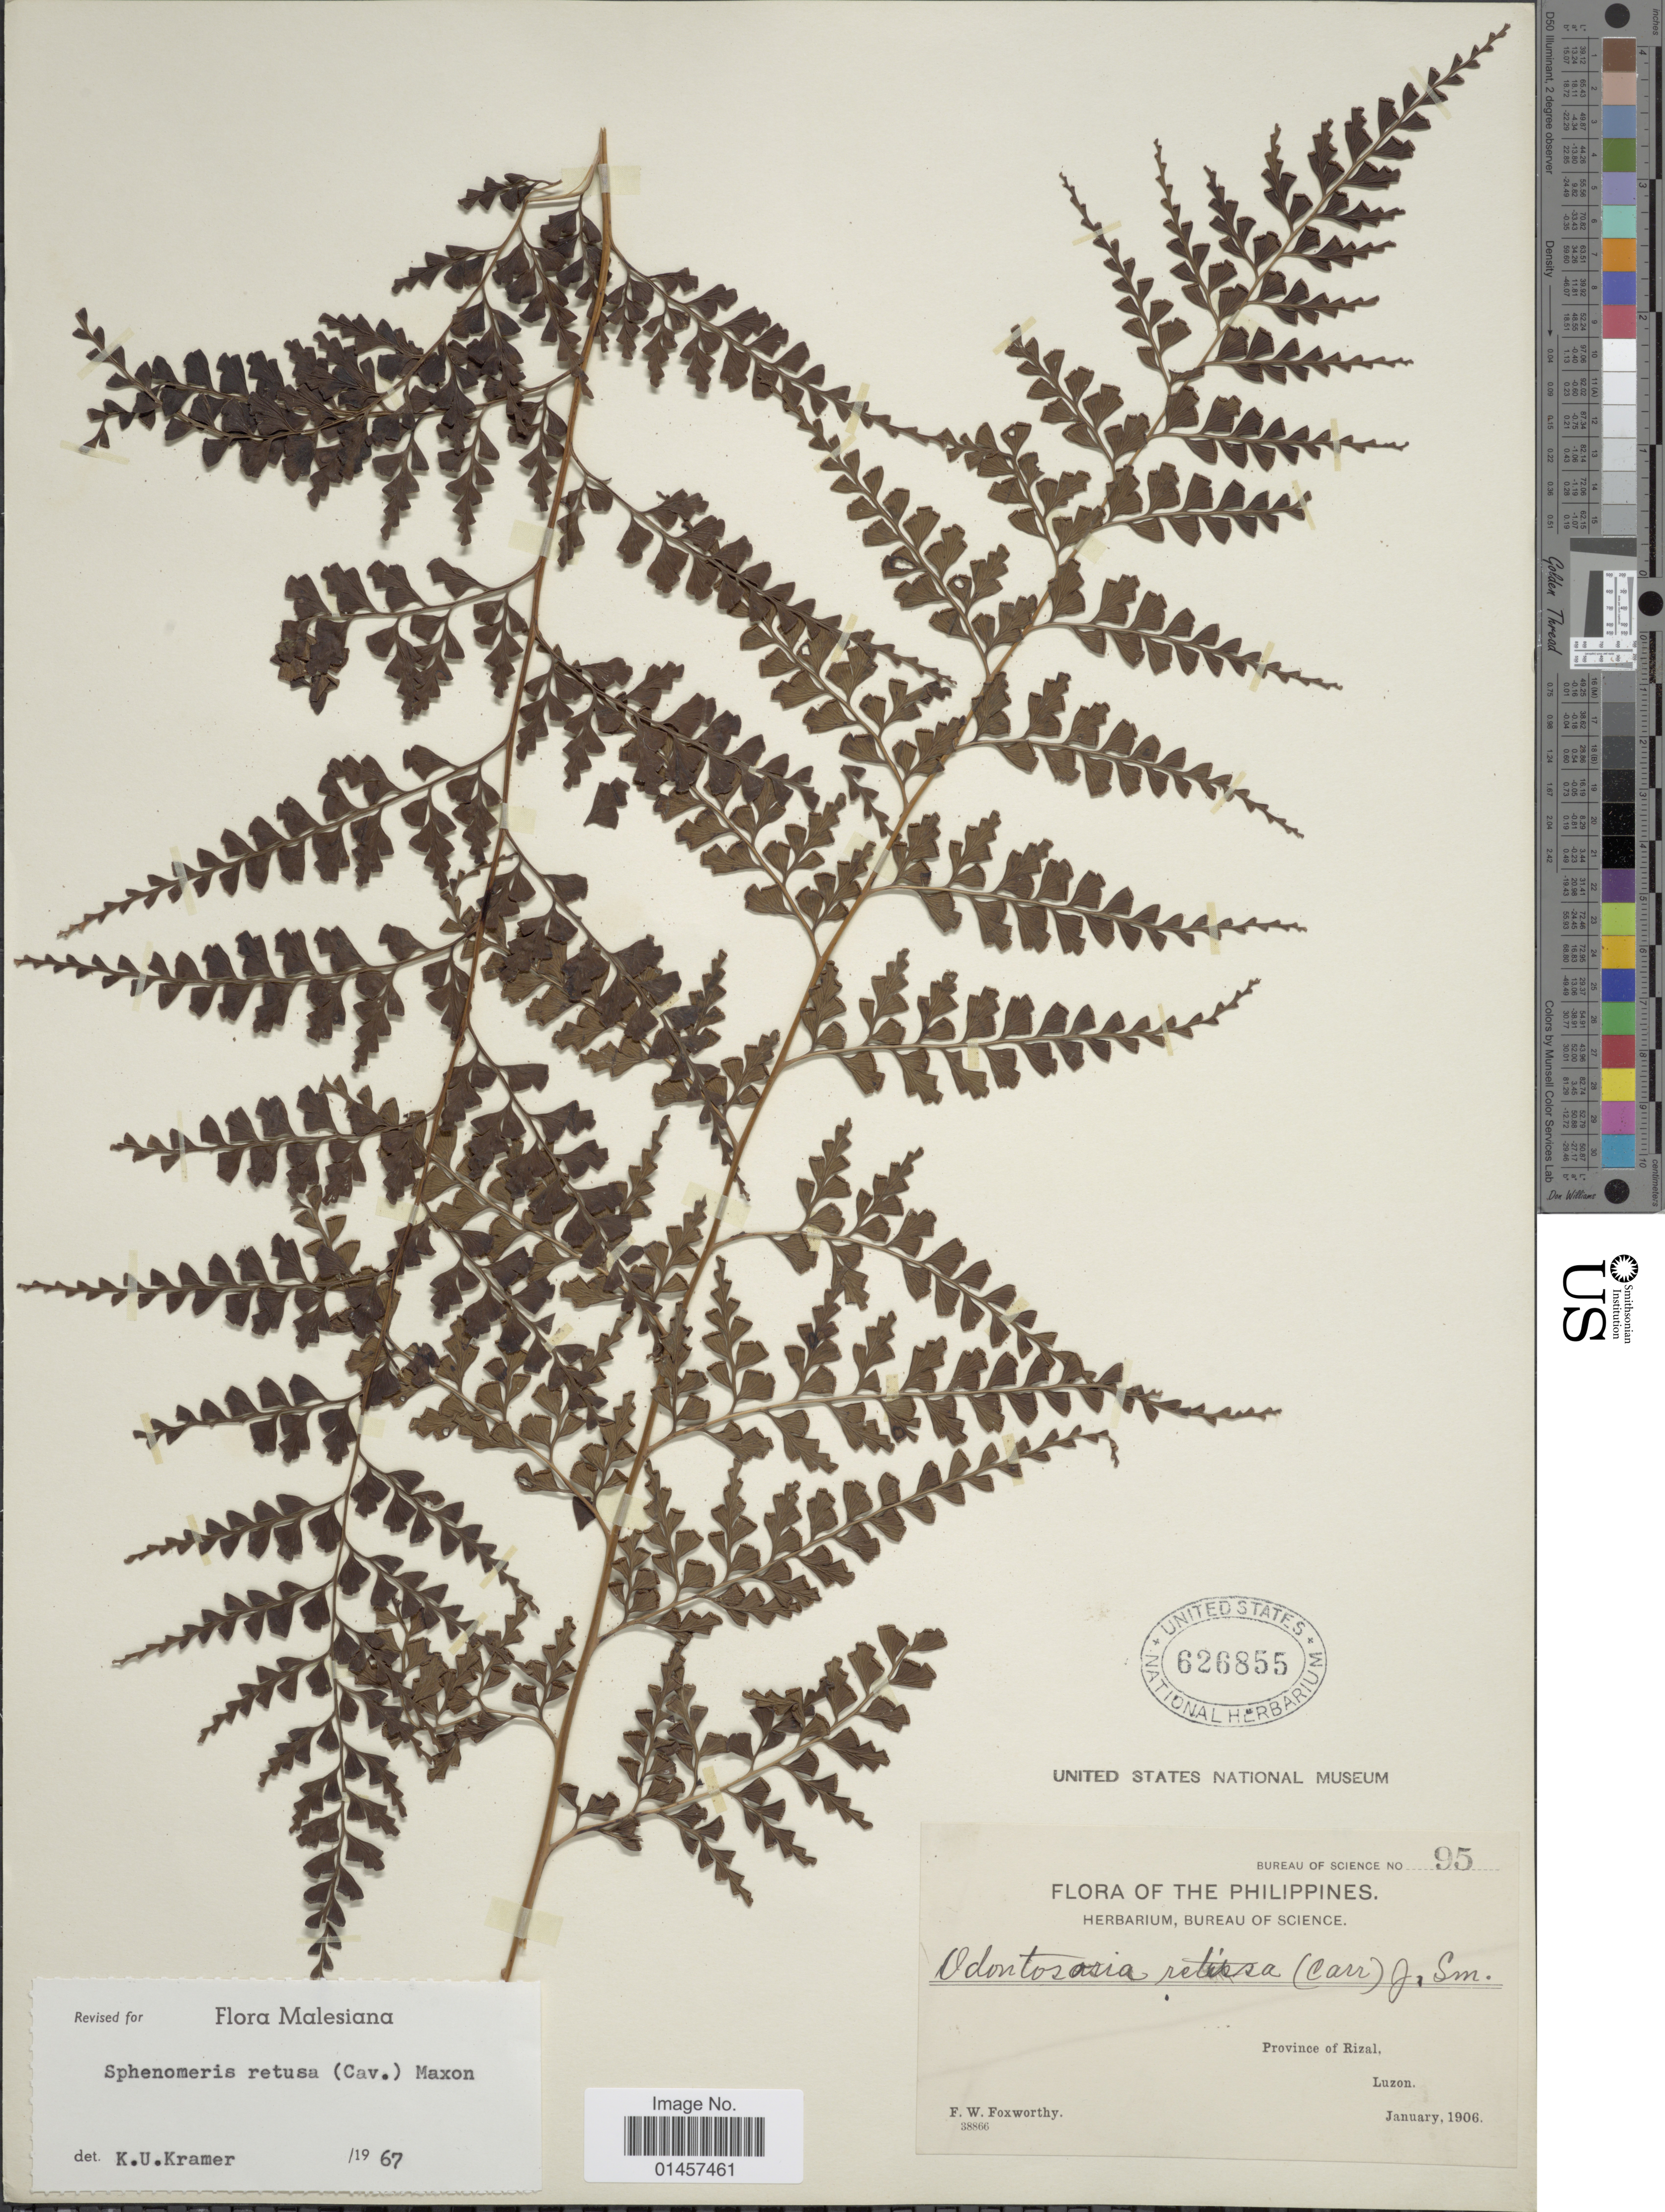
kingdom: Plantae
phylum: Tracheophyta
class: Polypodiopsida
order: Polypodiales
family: Lindsaeaceae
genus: Sphenomeris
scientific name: Sphenomeris retusa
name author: (Cav.) Maxim.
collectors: F. W. Foxworthy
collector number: Bureau of Science 95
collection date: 1906-01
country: Philippines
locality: Province of Rizal, Luzon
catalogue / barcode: US 626855